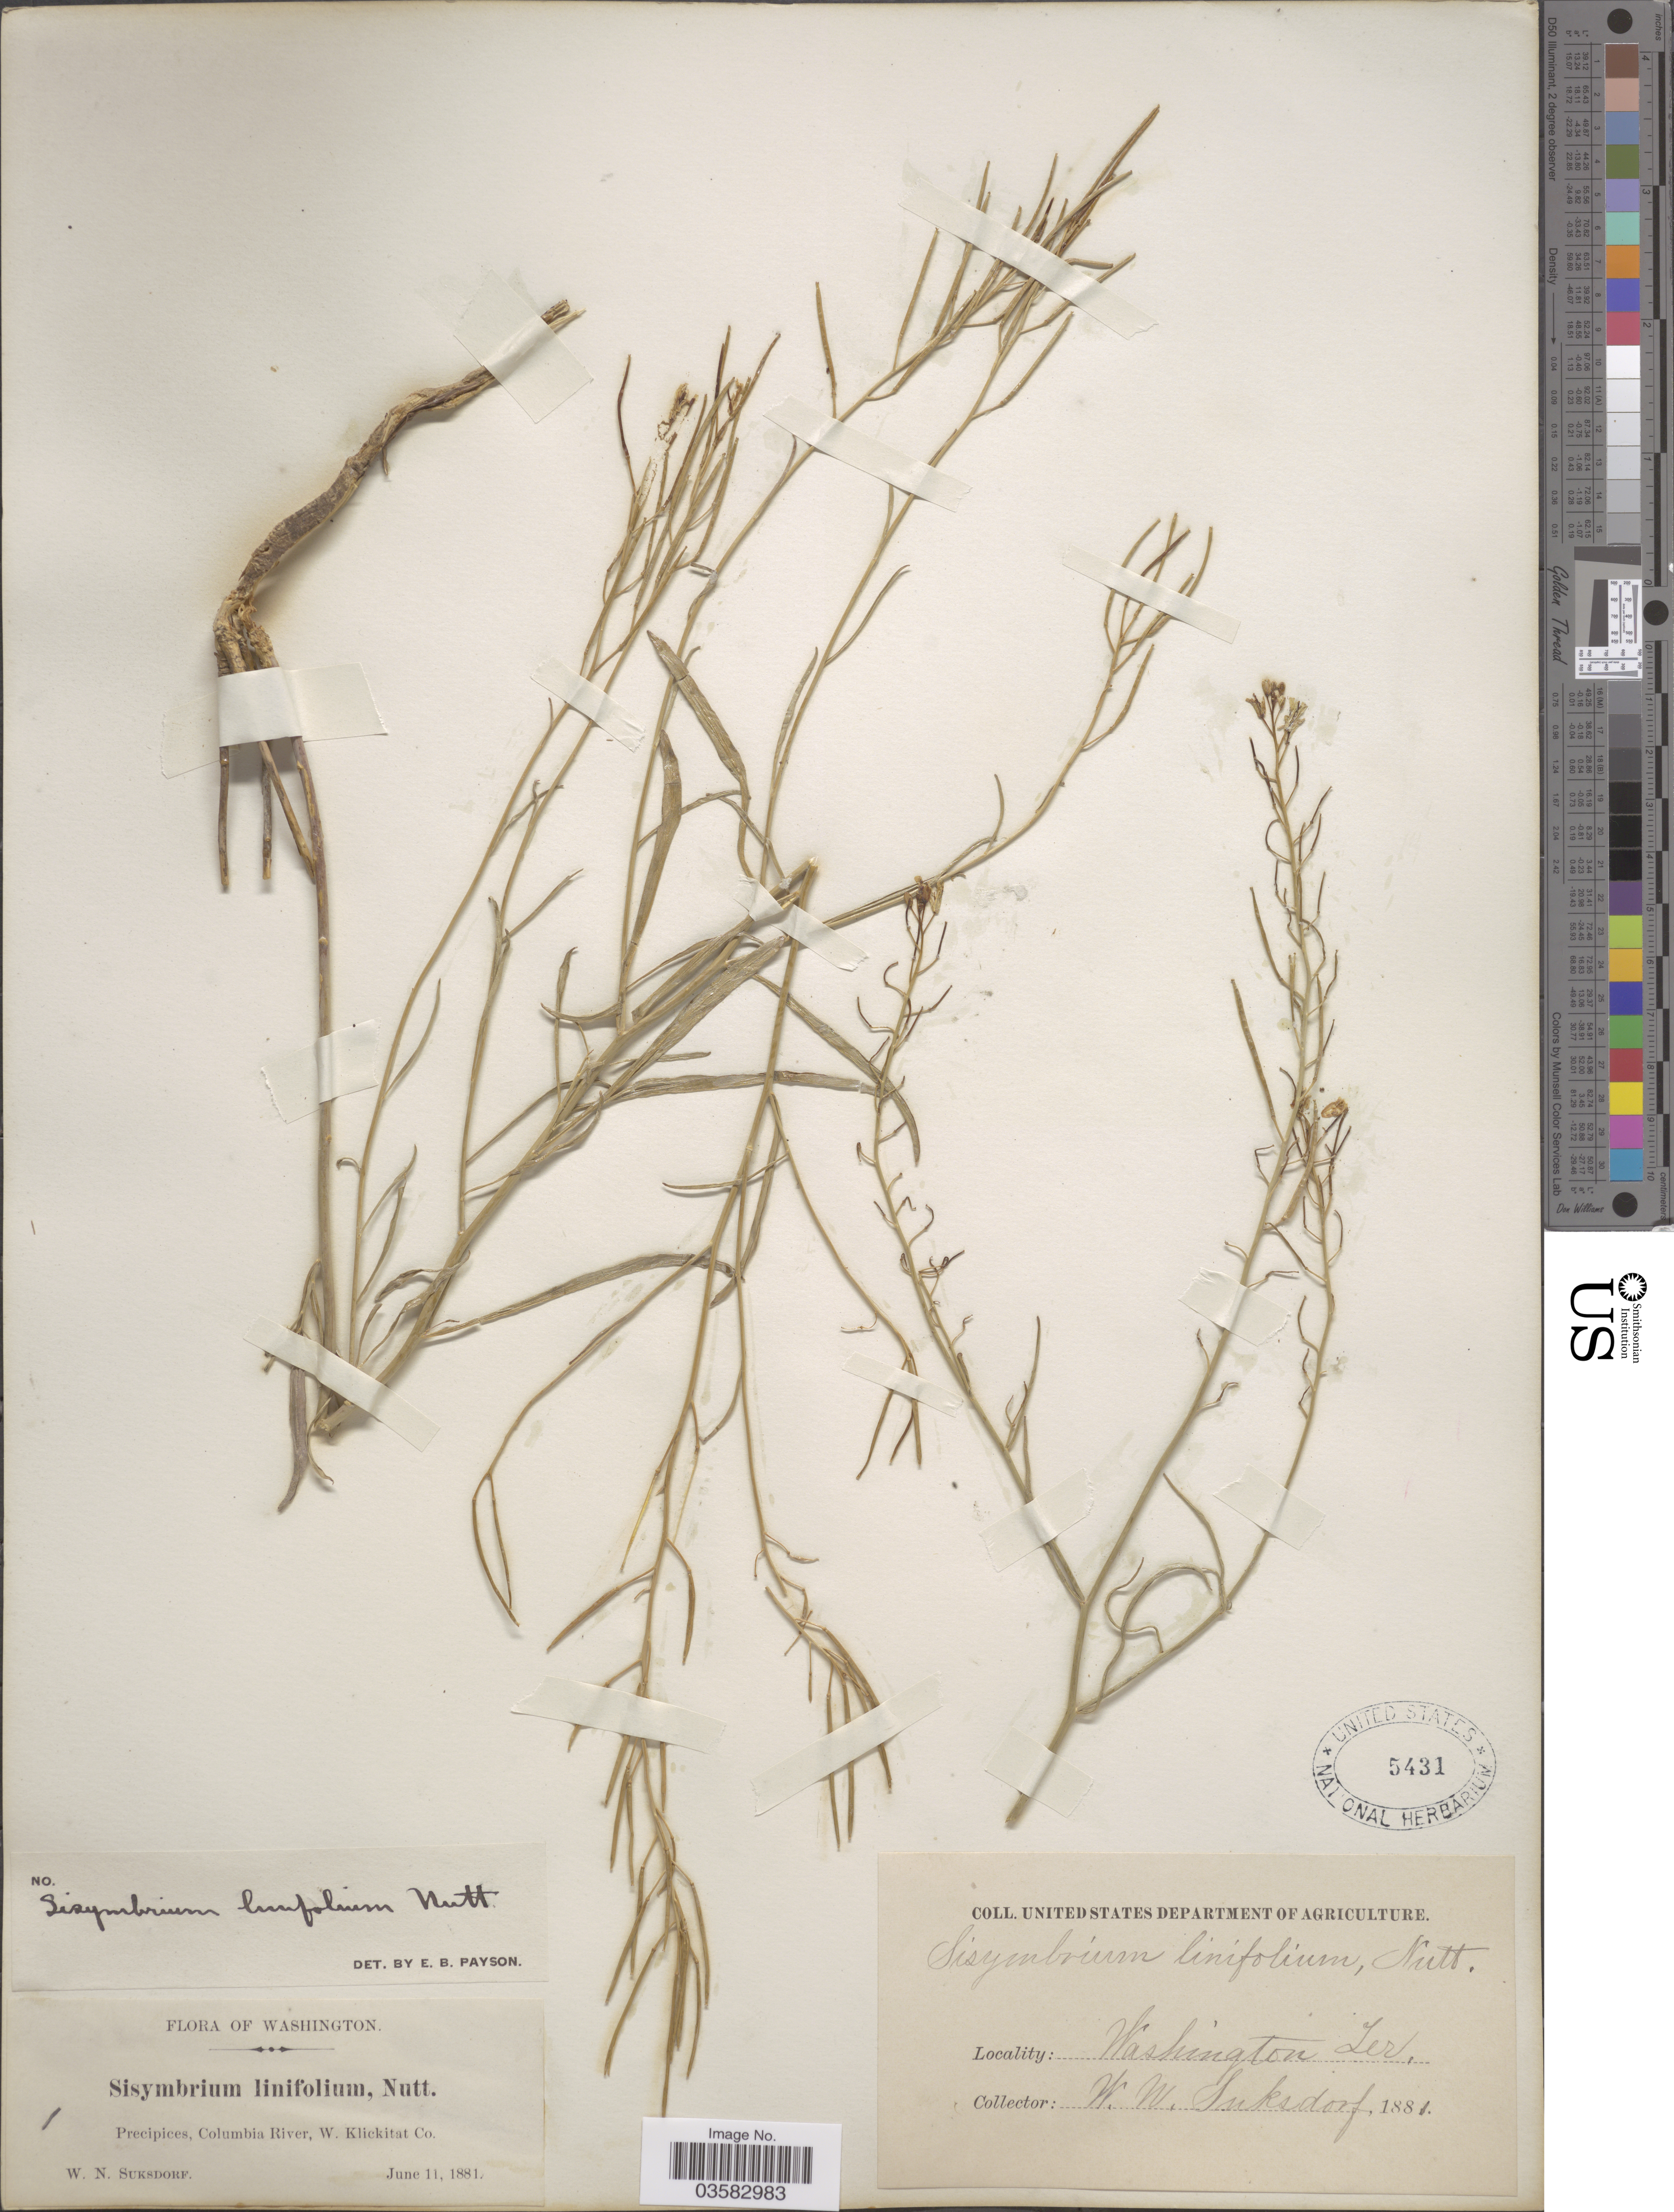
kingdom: Plantae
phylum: Tracheophyta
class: Magnoliopsida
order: Brassicales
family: Brassicaceae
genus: Sisymbrium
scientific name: Sisymbrium linifolium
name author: (Nutt.) Nutt. ex Torr. & A. Gray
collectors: W. N. Suksdorf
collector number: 1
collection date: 1881-06-11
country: United States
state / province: Washington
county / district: Klickitat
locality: Columbia River, W. Klickitat Co. Washington Ter.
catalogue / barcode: US 5431